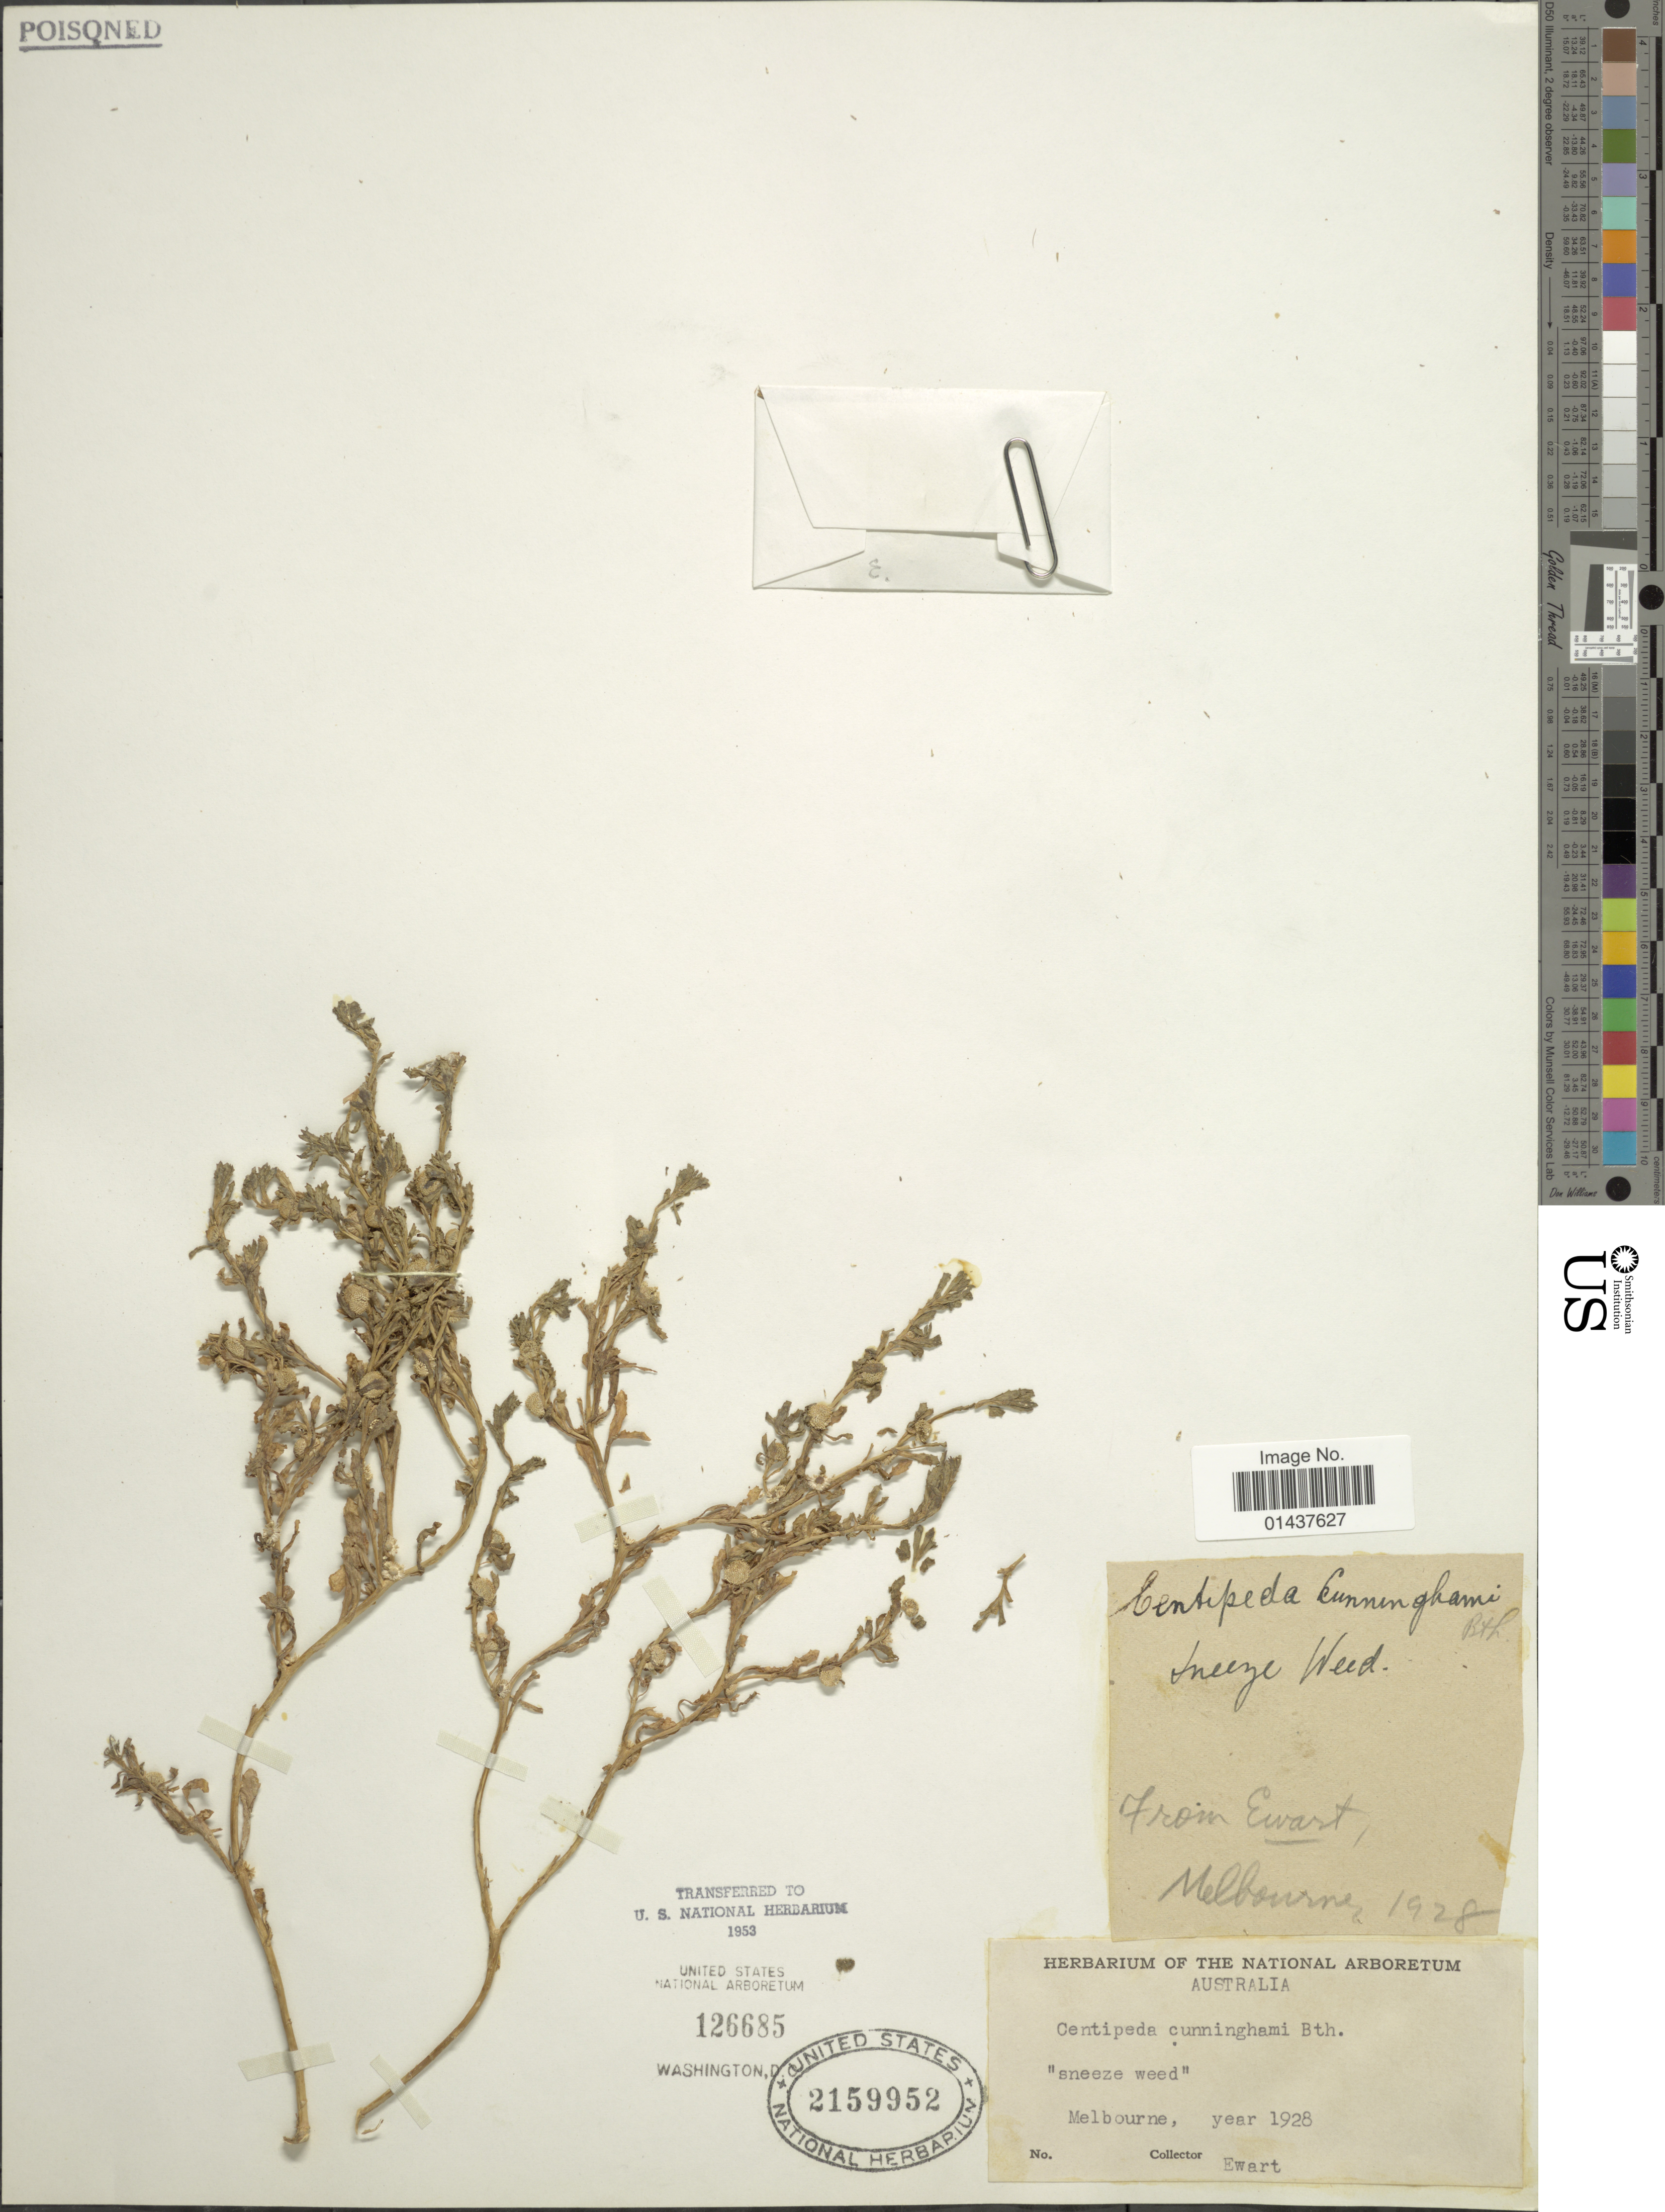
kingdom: Plantae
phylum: Tracheophyta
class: Magnoliopsida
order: Asterales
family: Asteraceae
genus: Centipeda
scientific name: Centipeda cunninghamii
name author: A. Braun & Asch.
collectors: Ewart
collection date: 1928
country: Australia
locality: Melbourne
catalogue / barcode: US 2159952